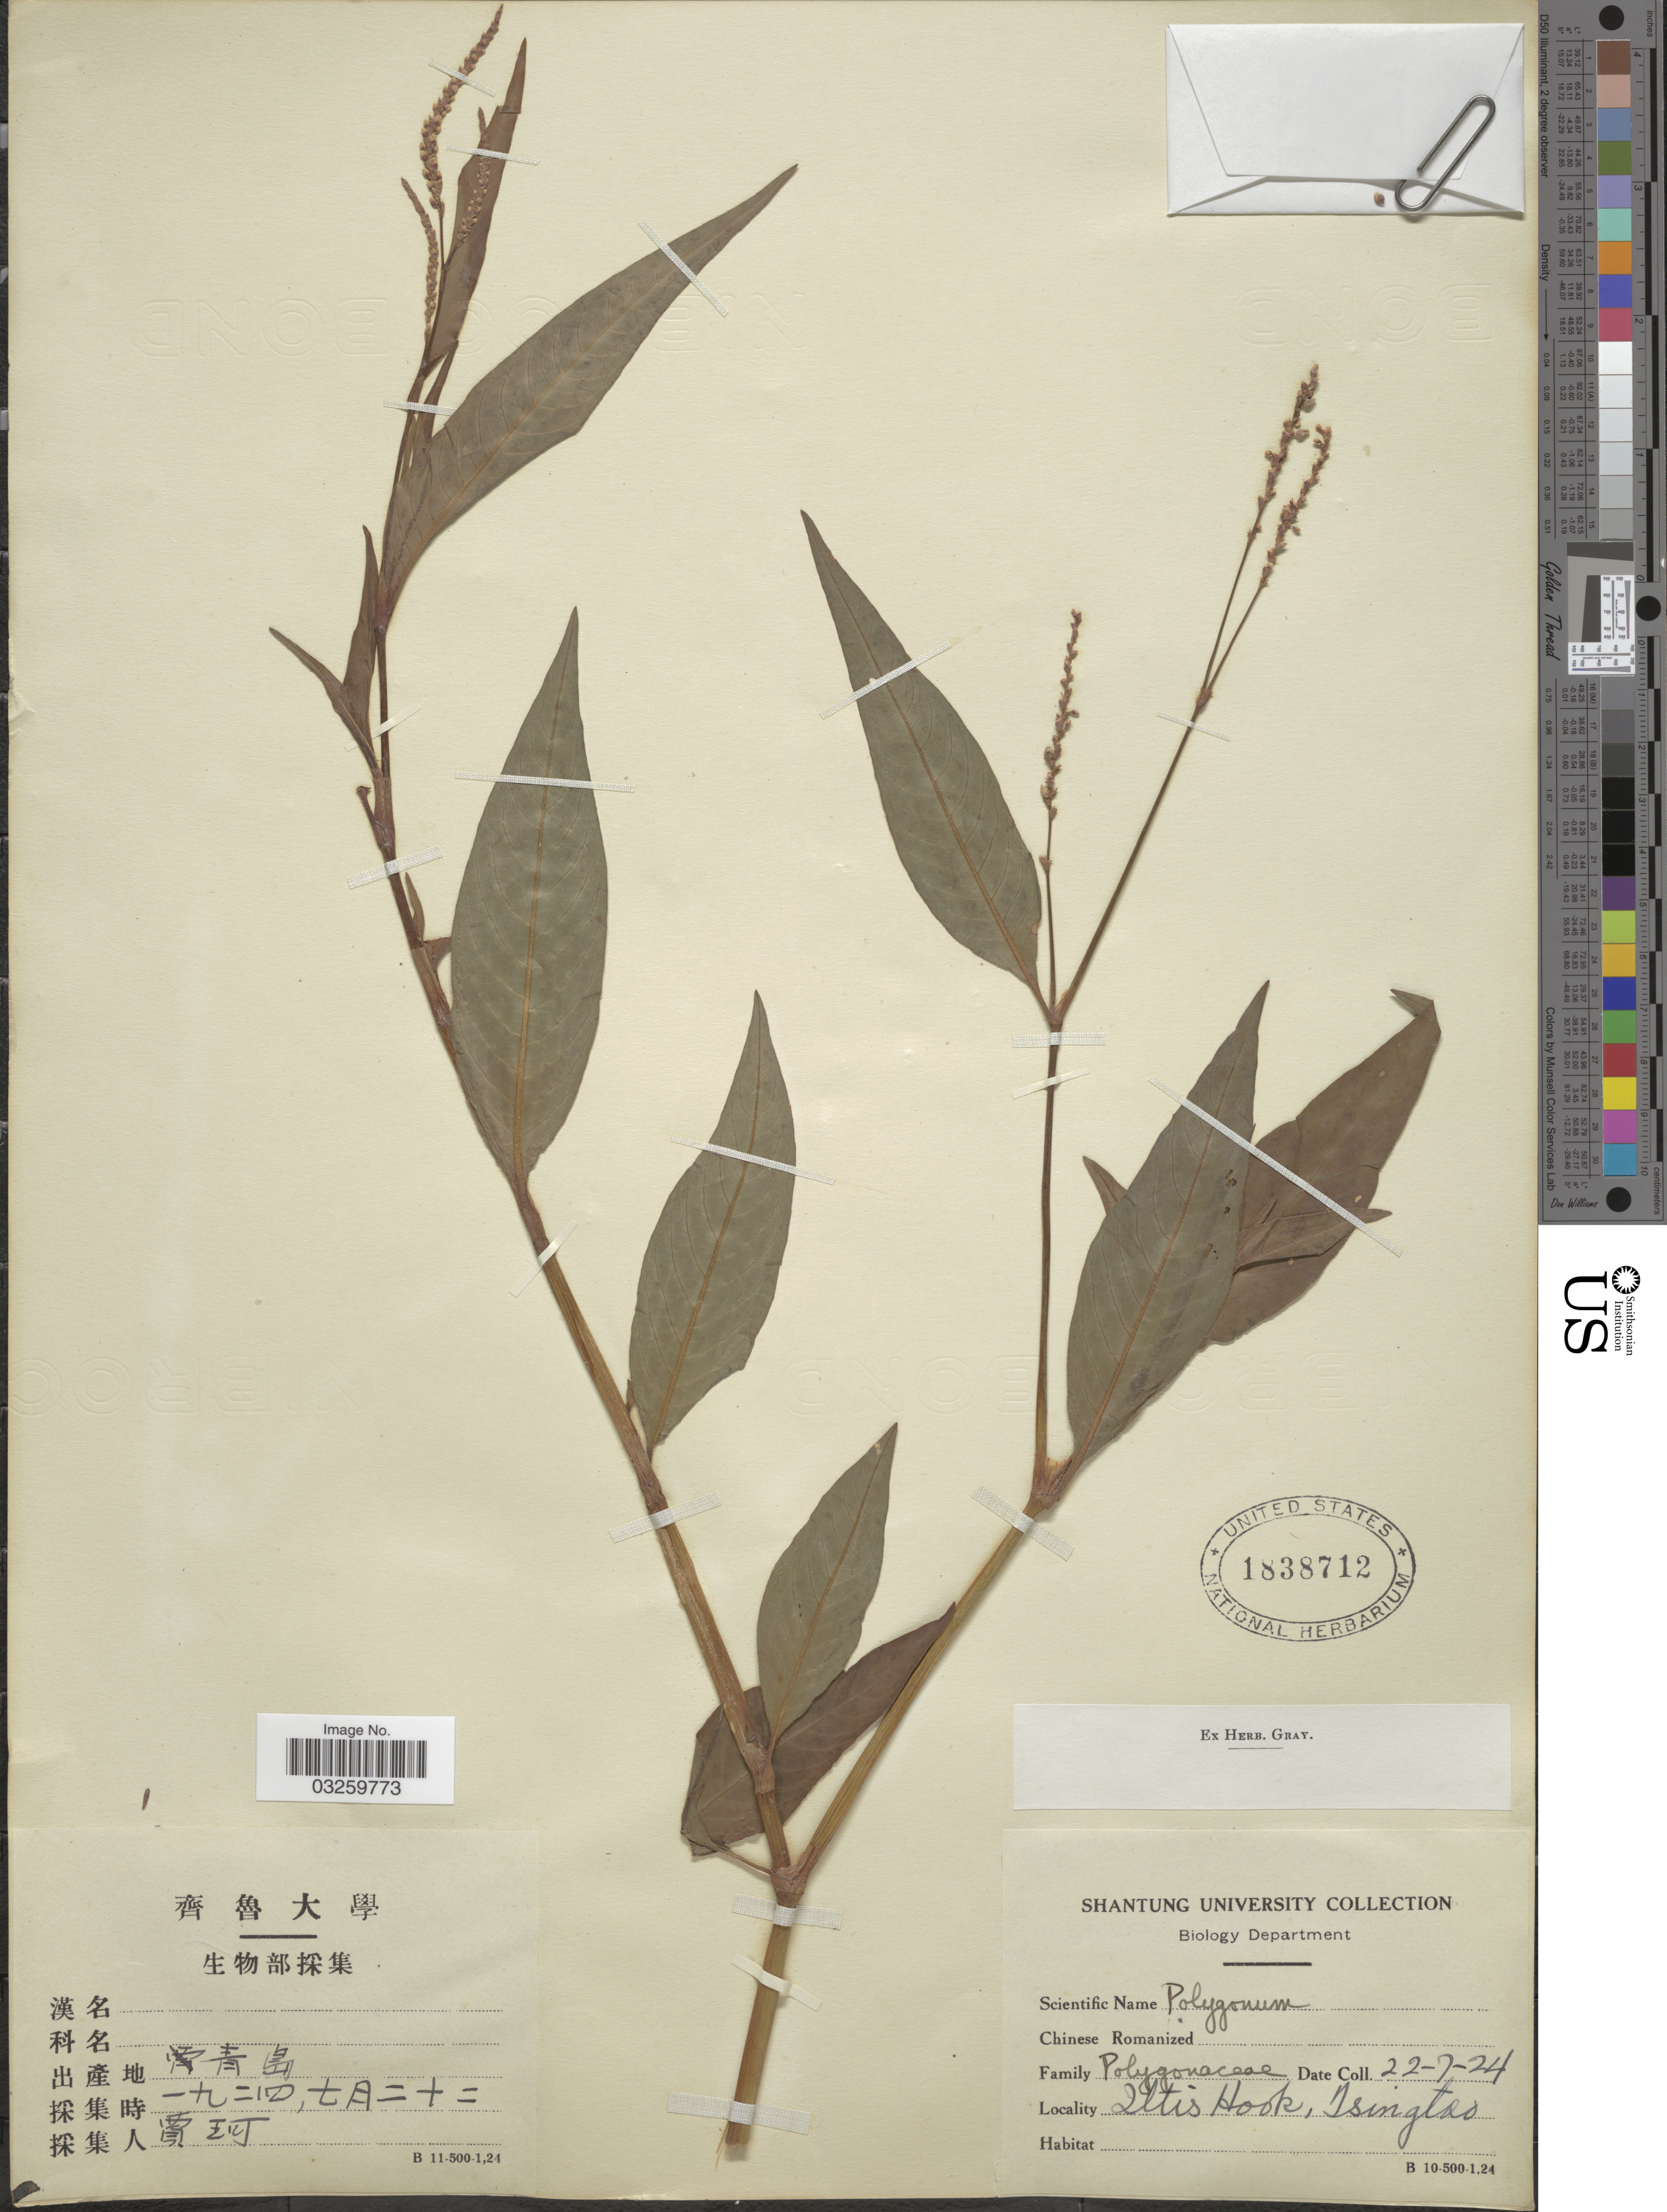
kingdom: Plantae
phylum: Tracheophyta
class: Magnoliopsida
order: Caryophyllales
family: Polygonaceae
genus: Polygonum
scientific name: Polygonum sp.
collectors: Shantung University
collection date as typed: Transcribed d/m/y: 22/7/24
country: China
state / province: Shandong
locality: Iltis Hook, Tsingtao.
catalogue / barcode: US 1838712